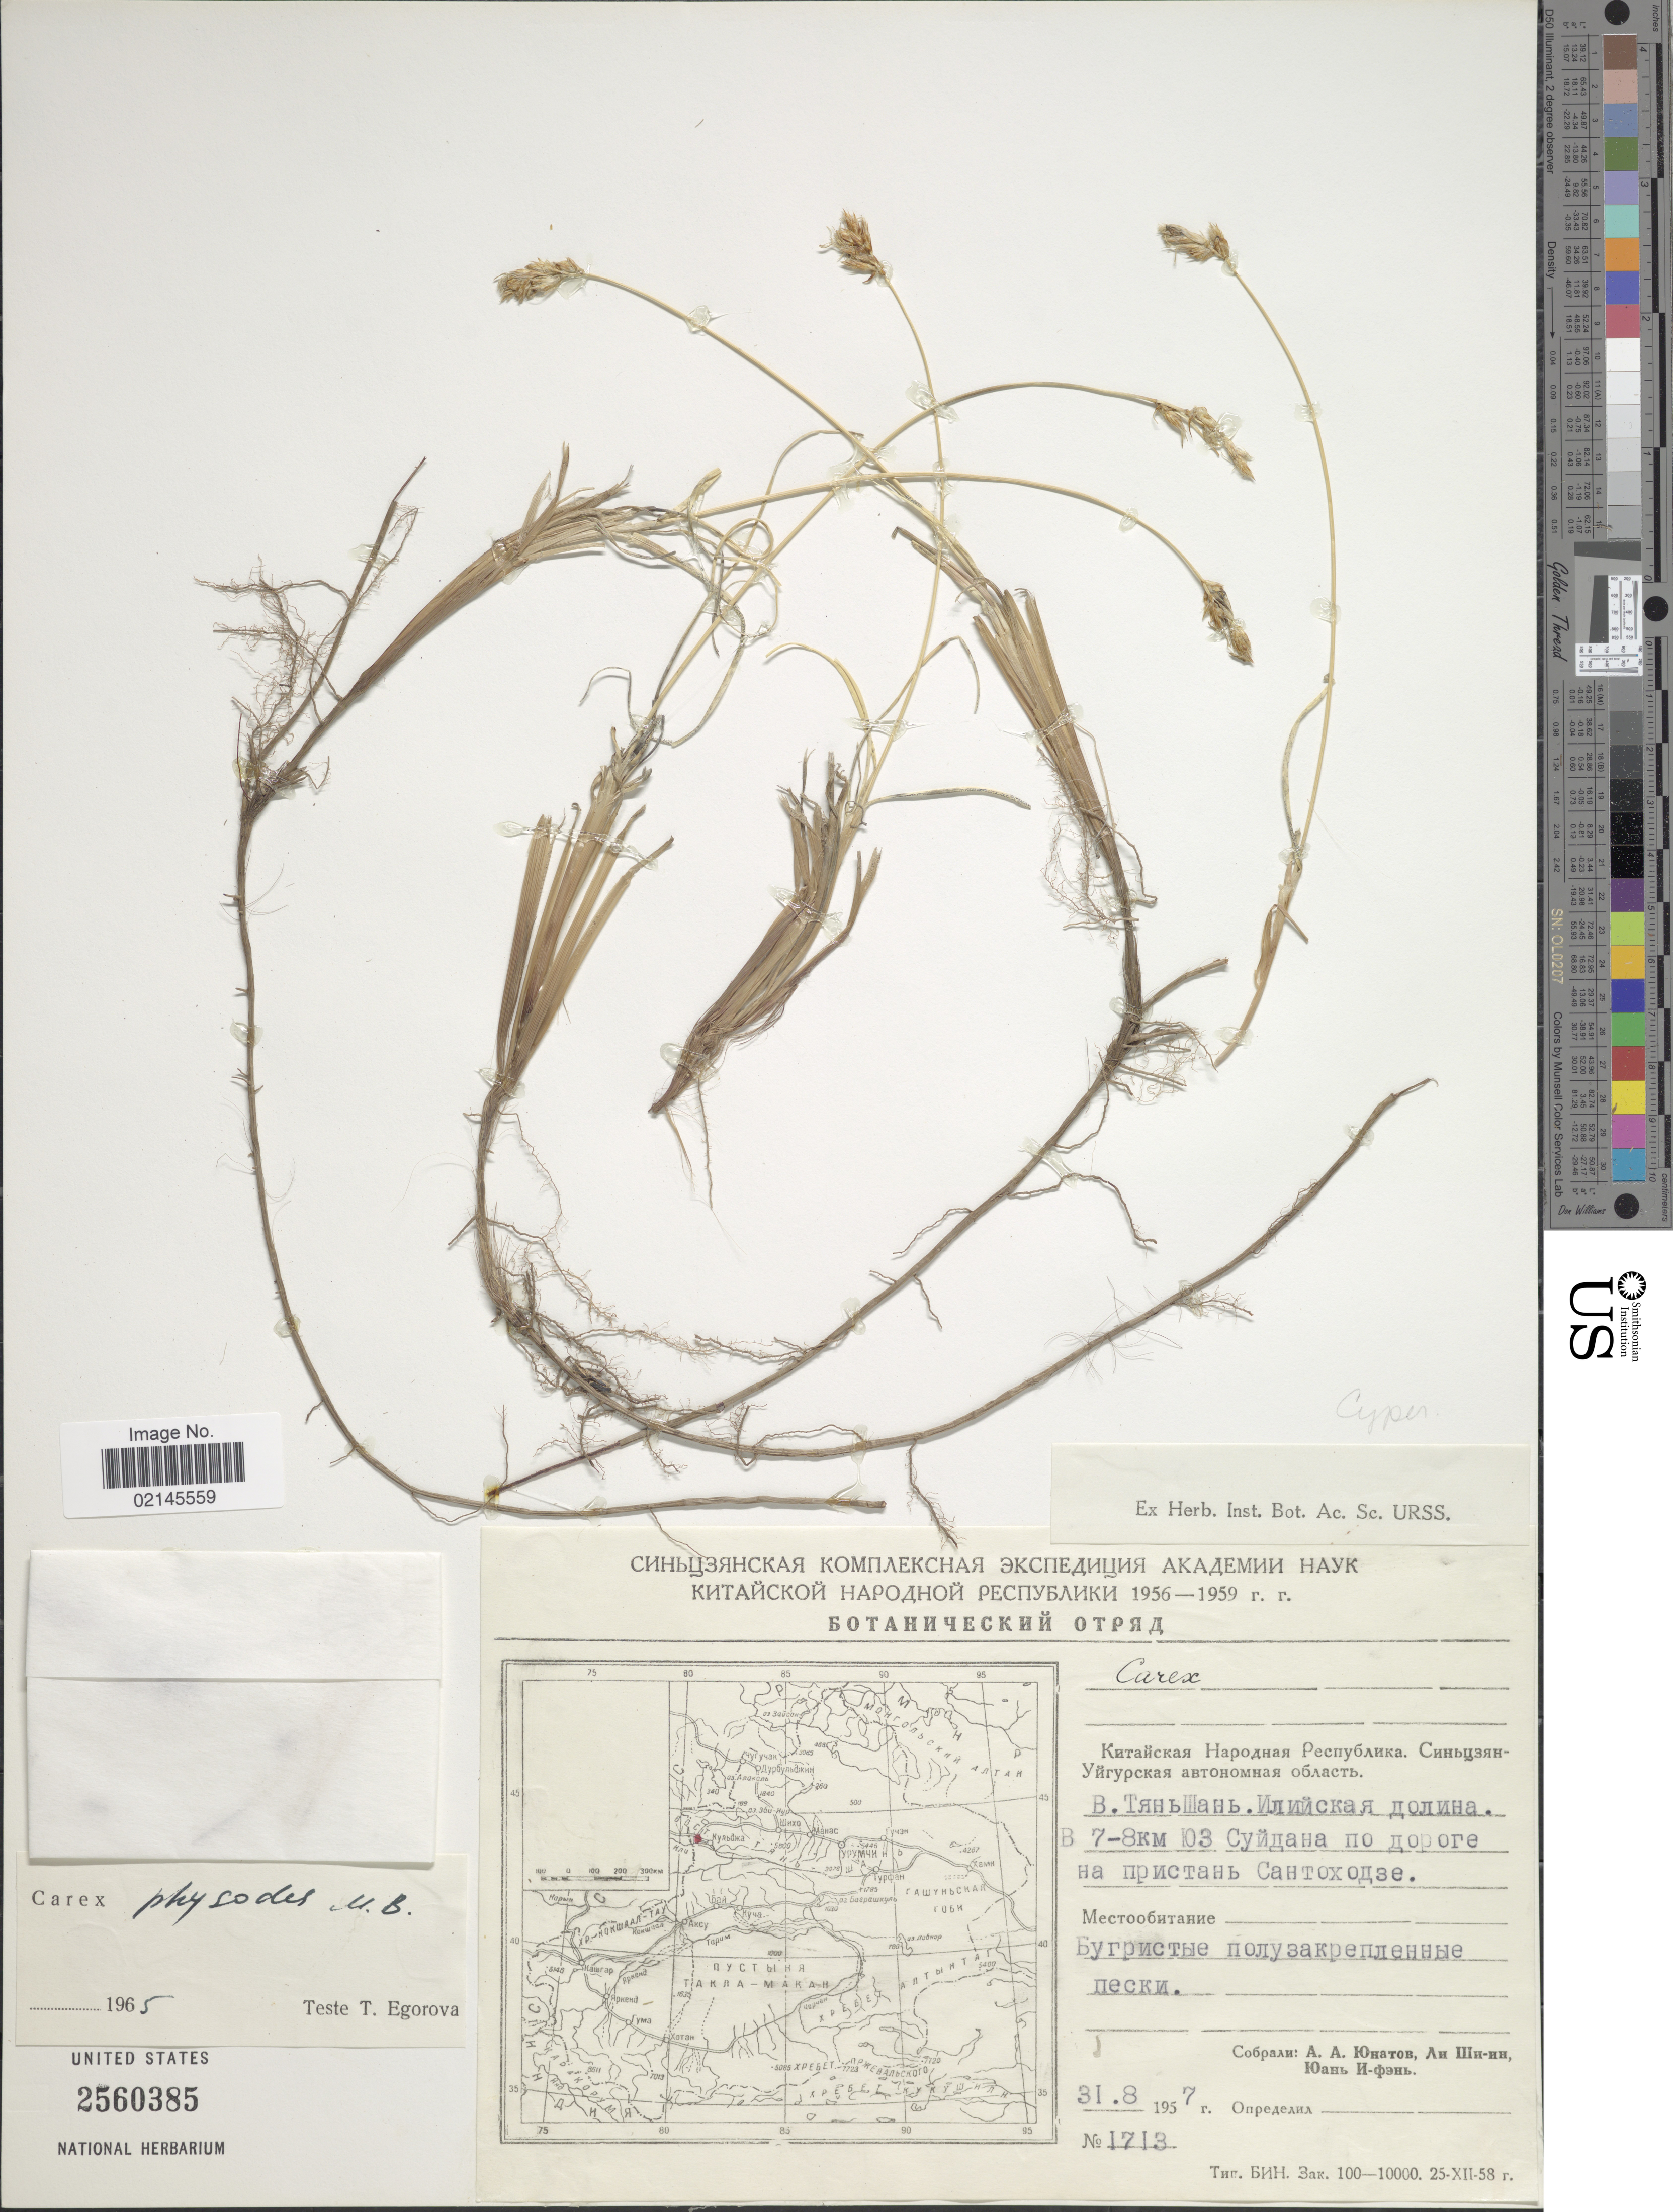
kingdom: Plantae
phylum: Tracheophyta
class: Liliopsida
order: Poales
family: Cyperaceae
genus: Carex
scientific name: Carex physodes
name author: M. Bieb.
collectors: Collector illegible, Collector illegible & Collector illegible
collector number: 1713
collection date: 1957-08-31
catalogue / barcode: US 2560385